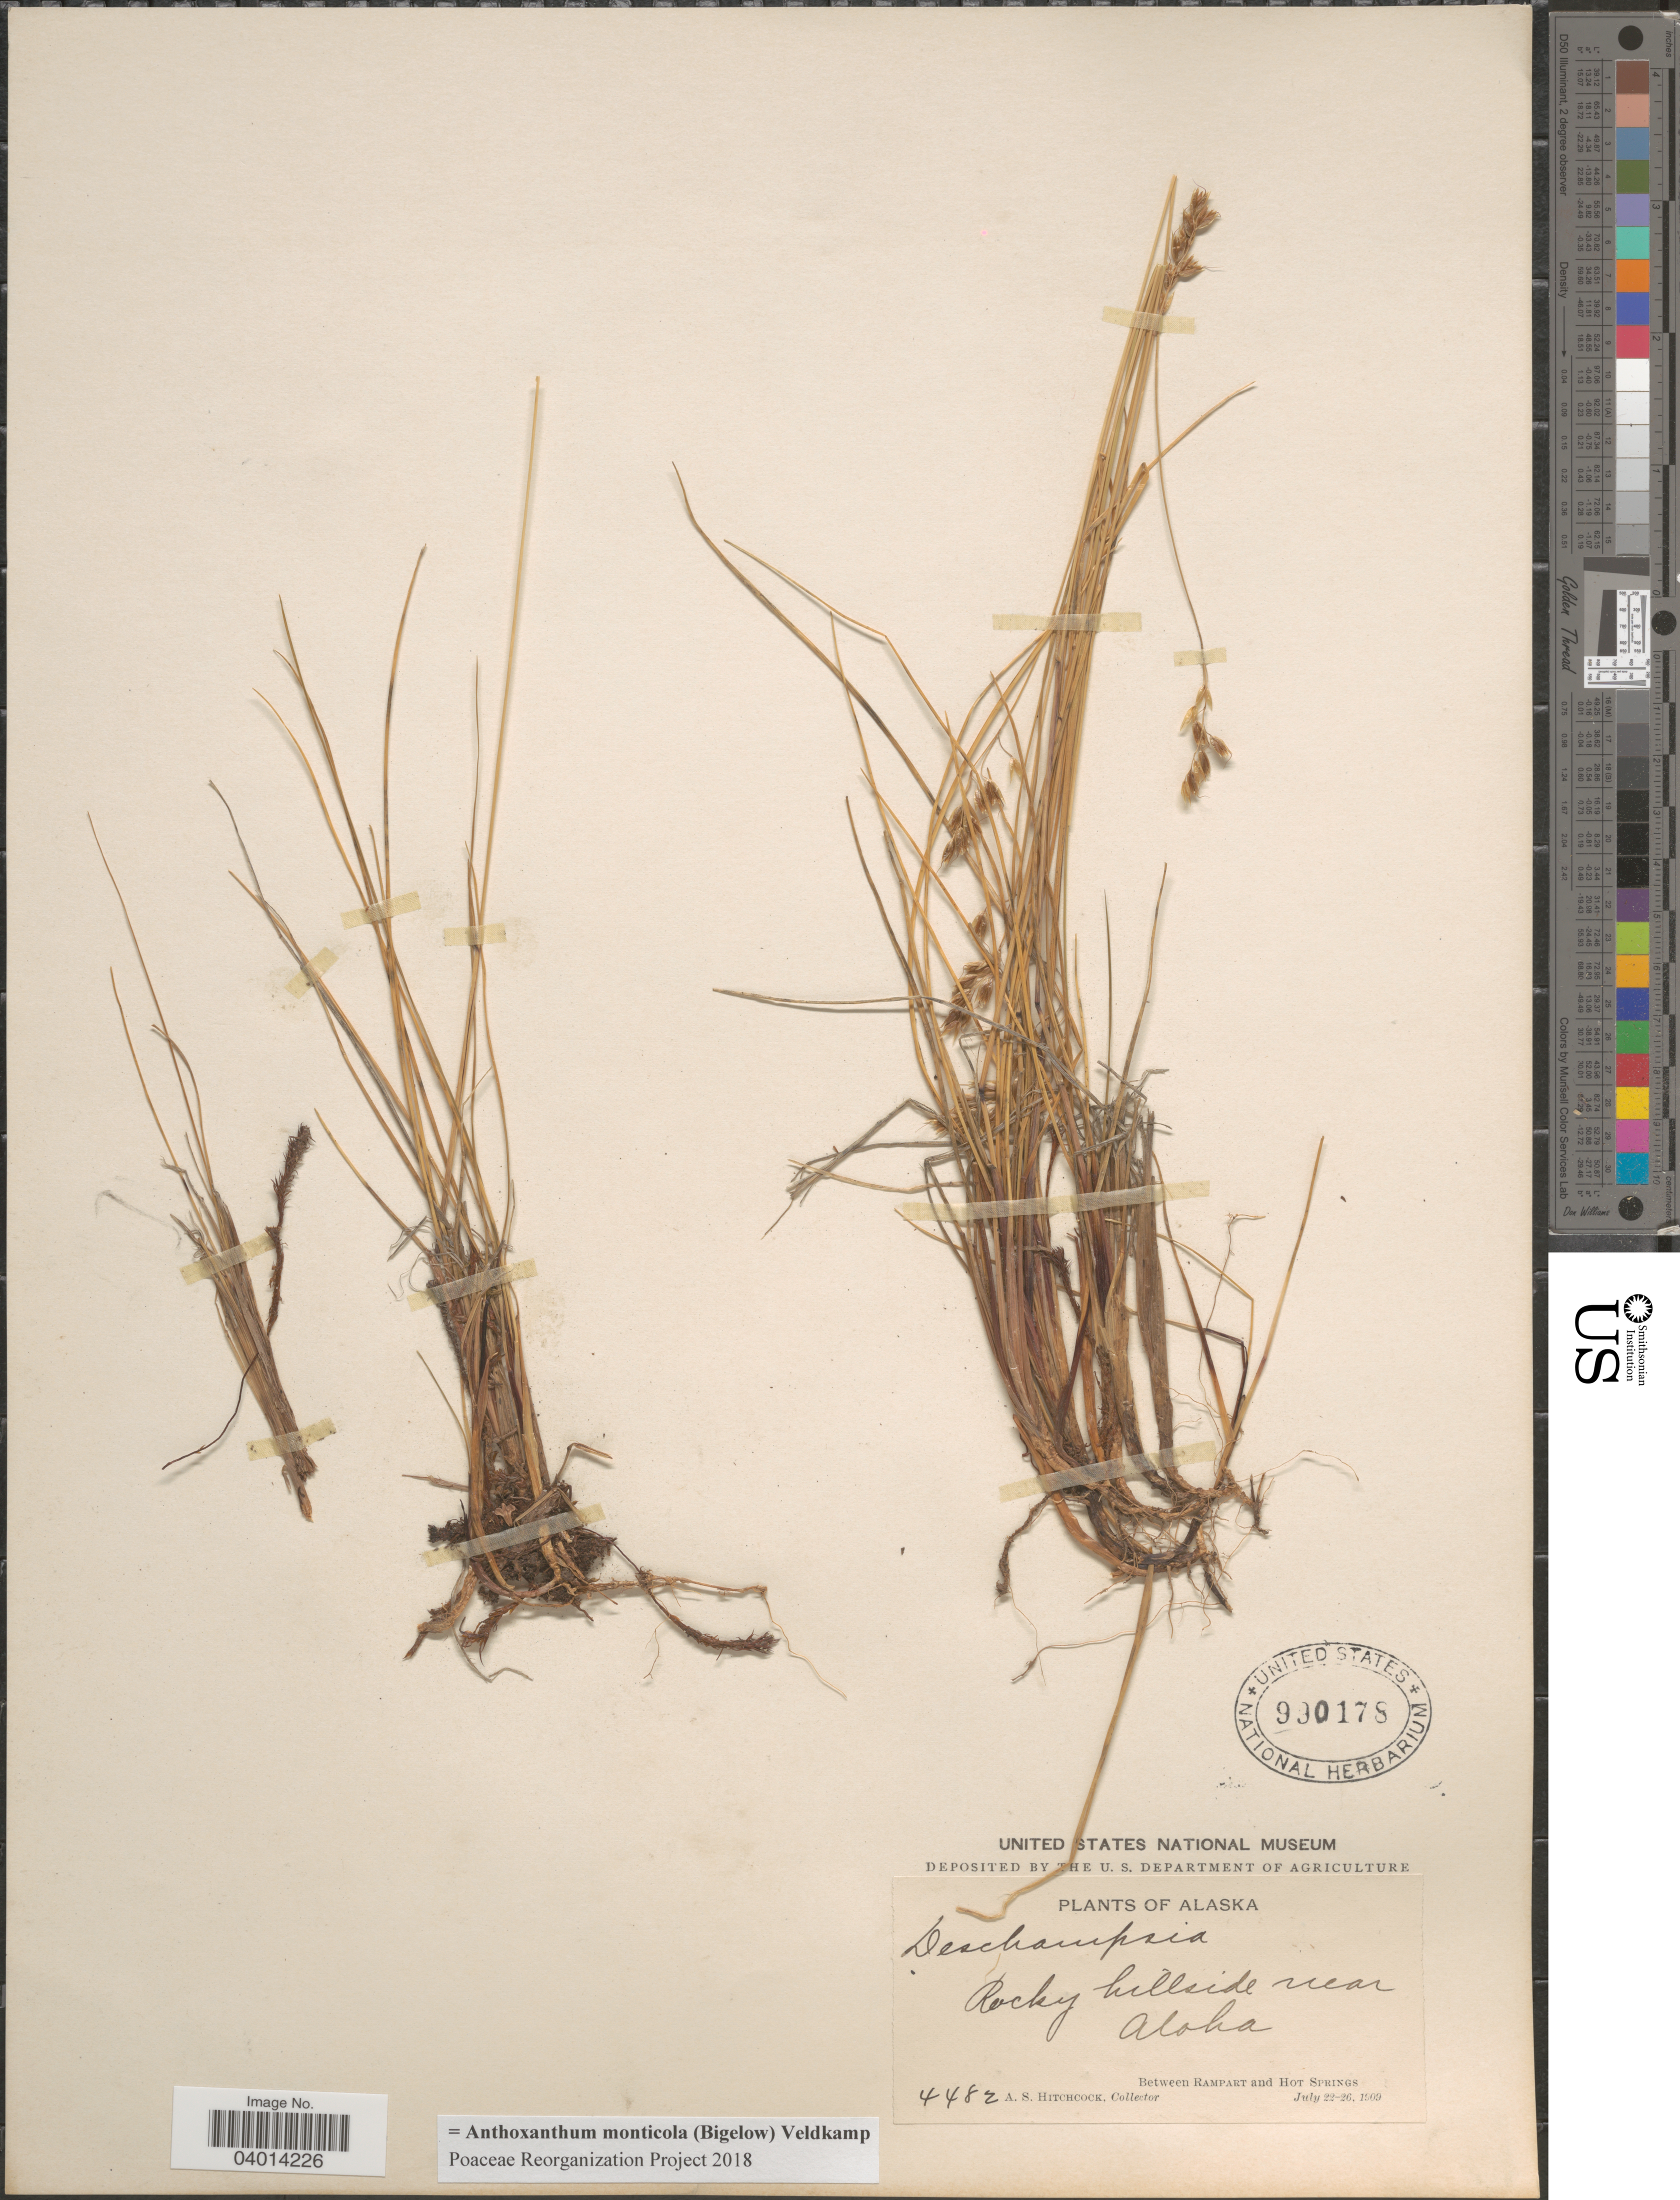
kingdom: Plantae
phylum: Tracheophyta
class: Liliopsida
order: Poales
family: Poaceae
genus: Anthoxanthum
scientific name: Anthoxanthum monticola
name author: (Bigelow) Veldkamp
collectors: A. S. Hitchcock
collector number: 4482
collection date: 1909-07-22/1909-07-26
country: United States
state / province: Alaska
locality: Rocky hillside near Aloha. Between Rampart and Hot Springs.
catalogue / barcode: US 990178